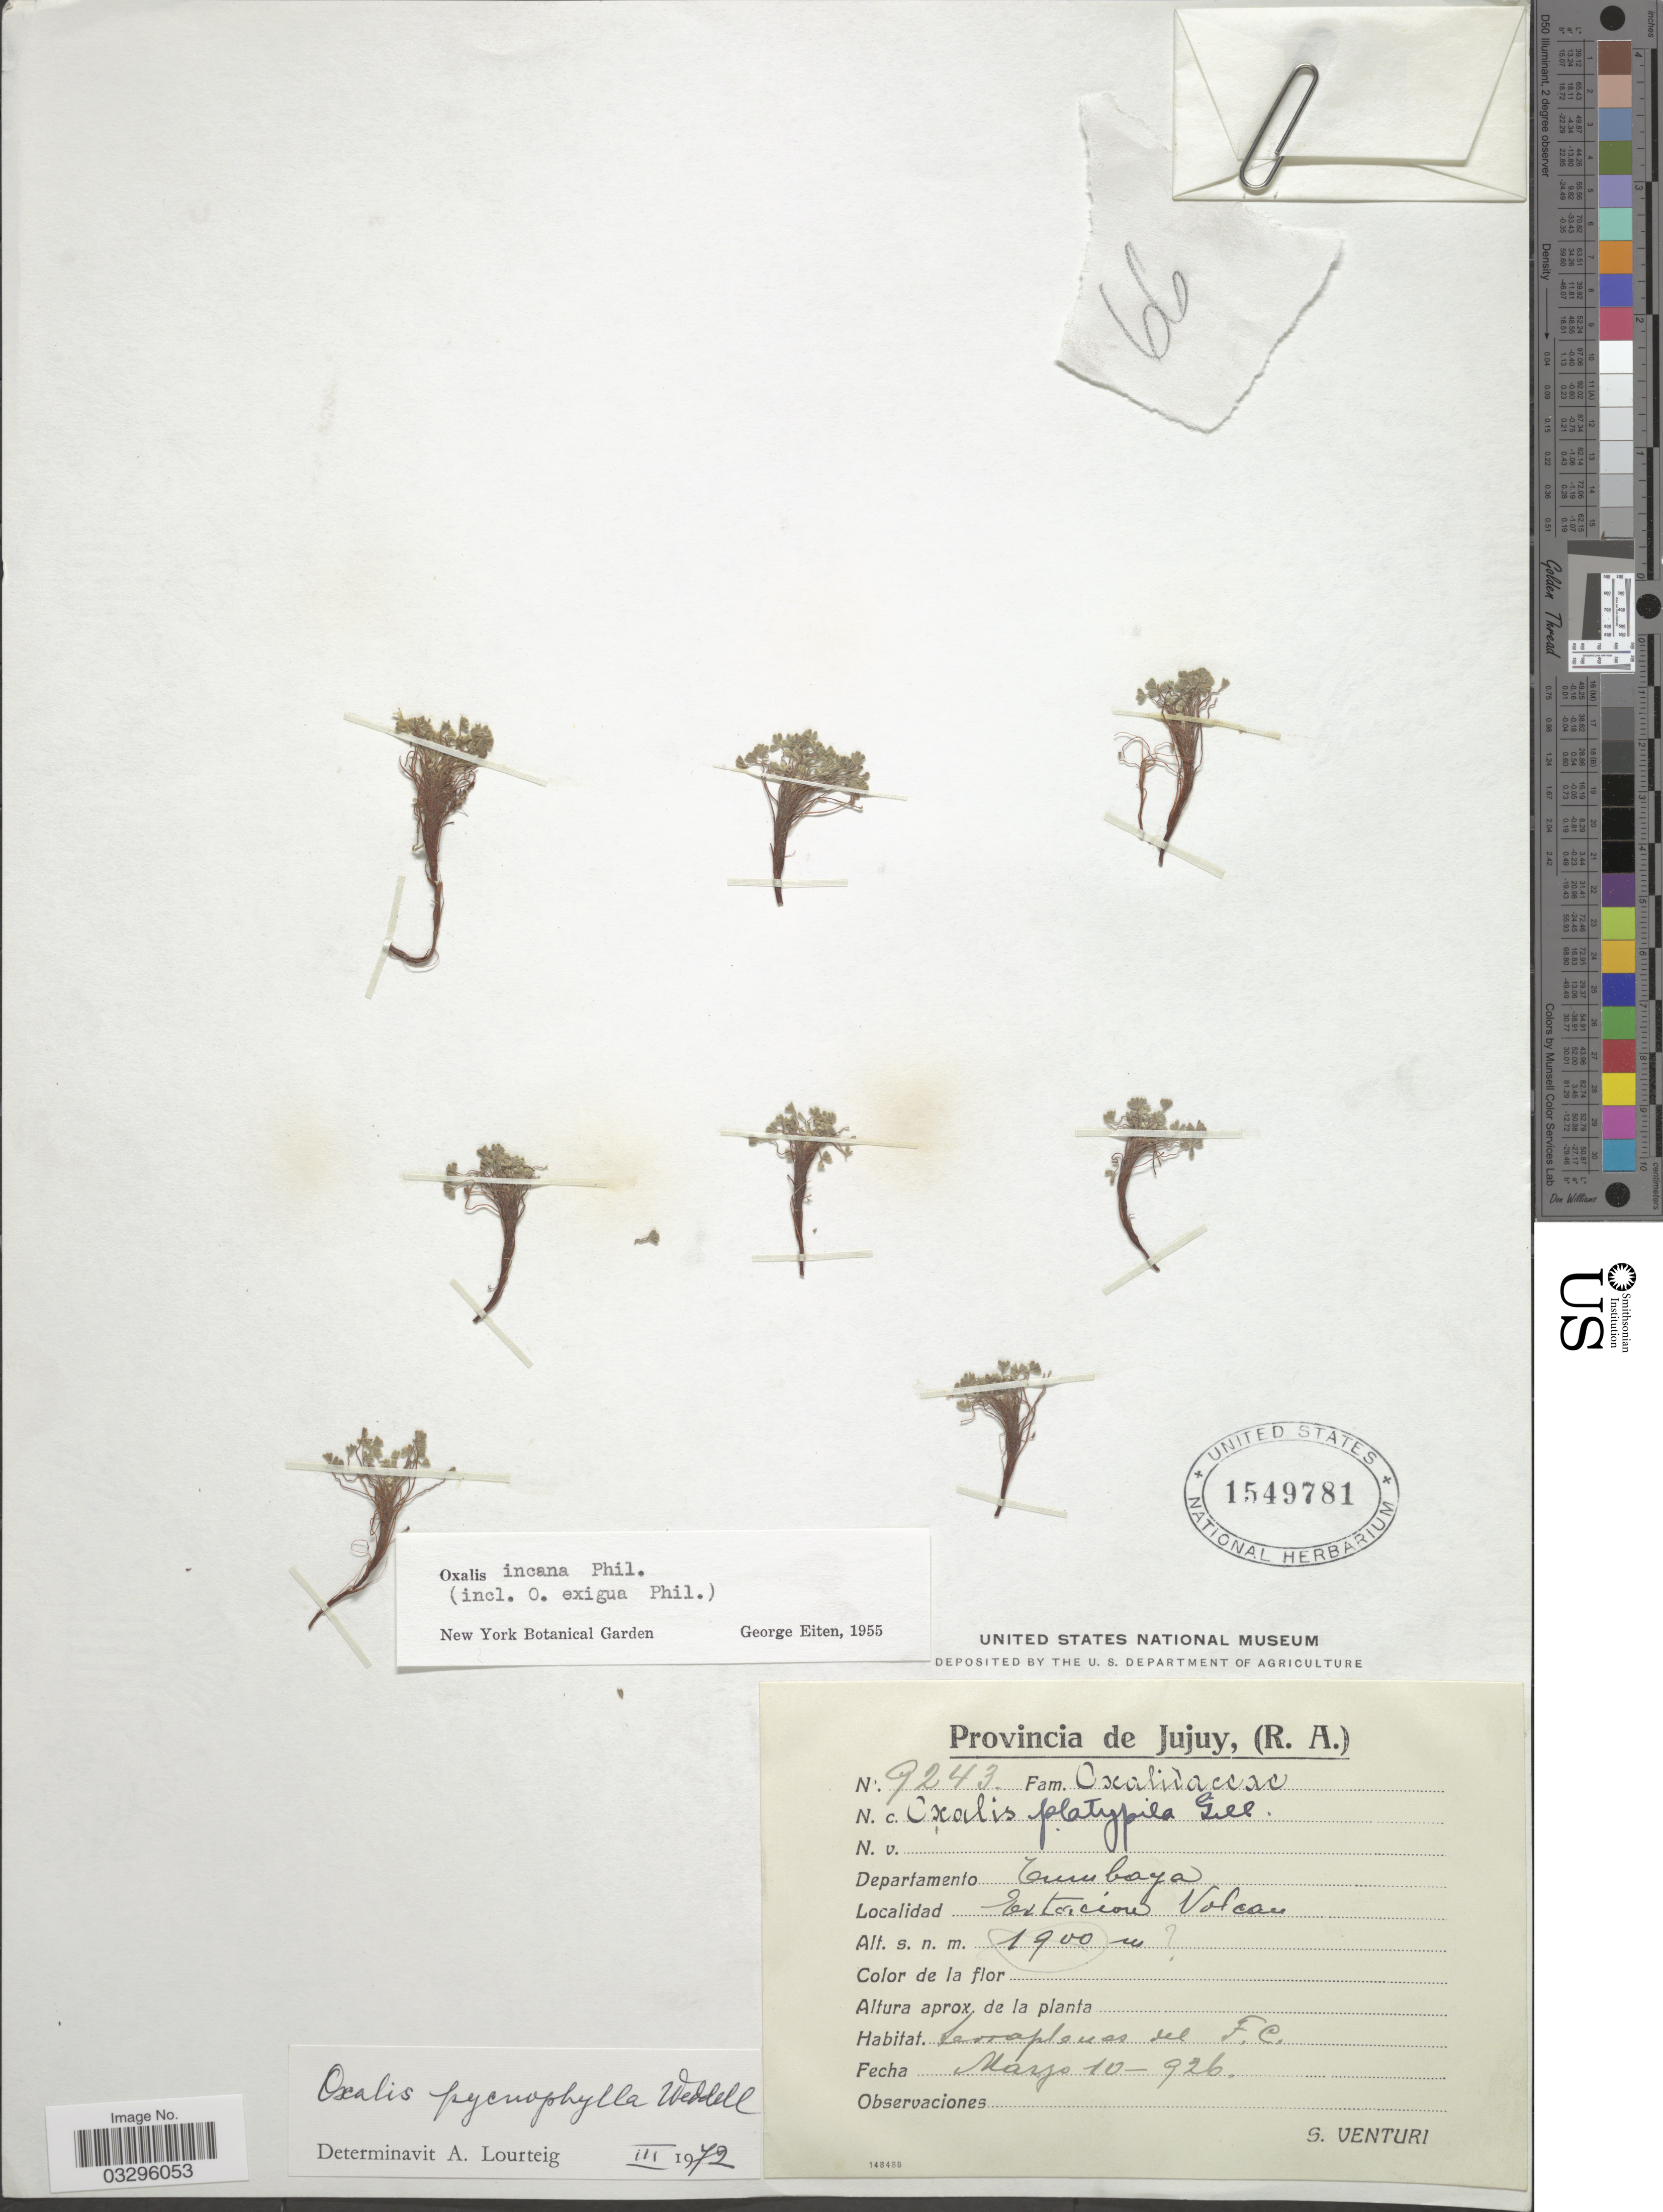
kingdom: Plantae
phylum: Tracheophyta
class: Magnoliopsida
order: Oxalidales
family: Oxalidaceae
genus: Oxalis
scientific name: Oxalis pycnophylla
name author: Wedd.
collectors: S. Venturi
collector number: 9243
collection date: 1926-03-10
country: Argentina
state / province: Jujuy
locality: Departamento Tumbaya. Estacion Volcan.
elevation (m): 1900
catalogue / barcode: US 1549781